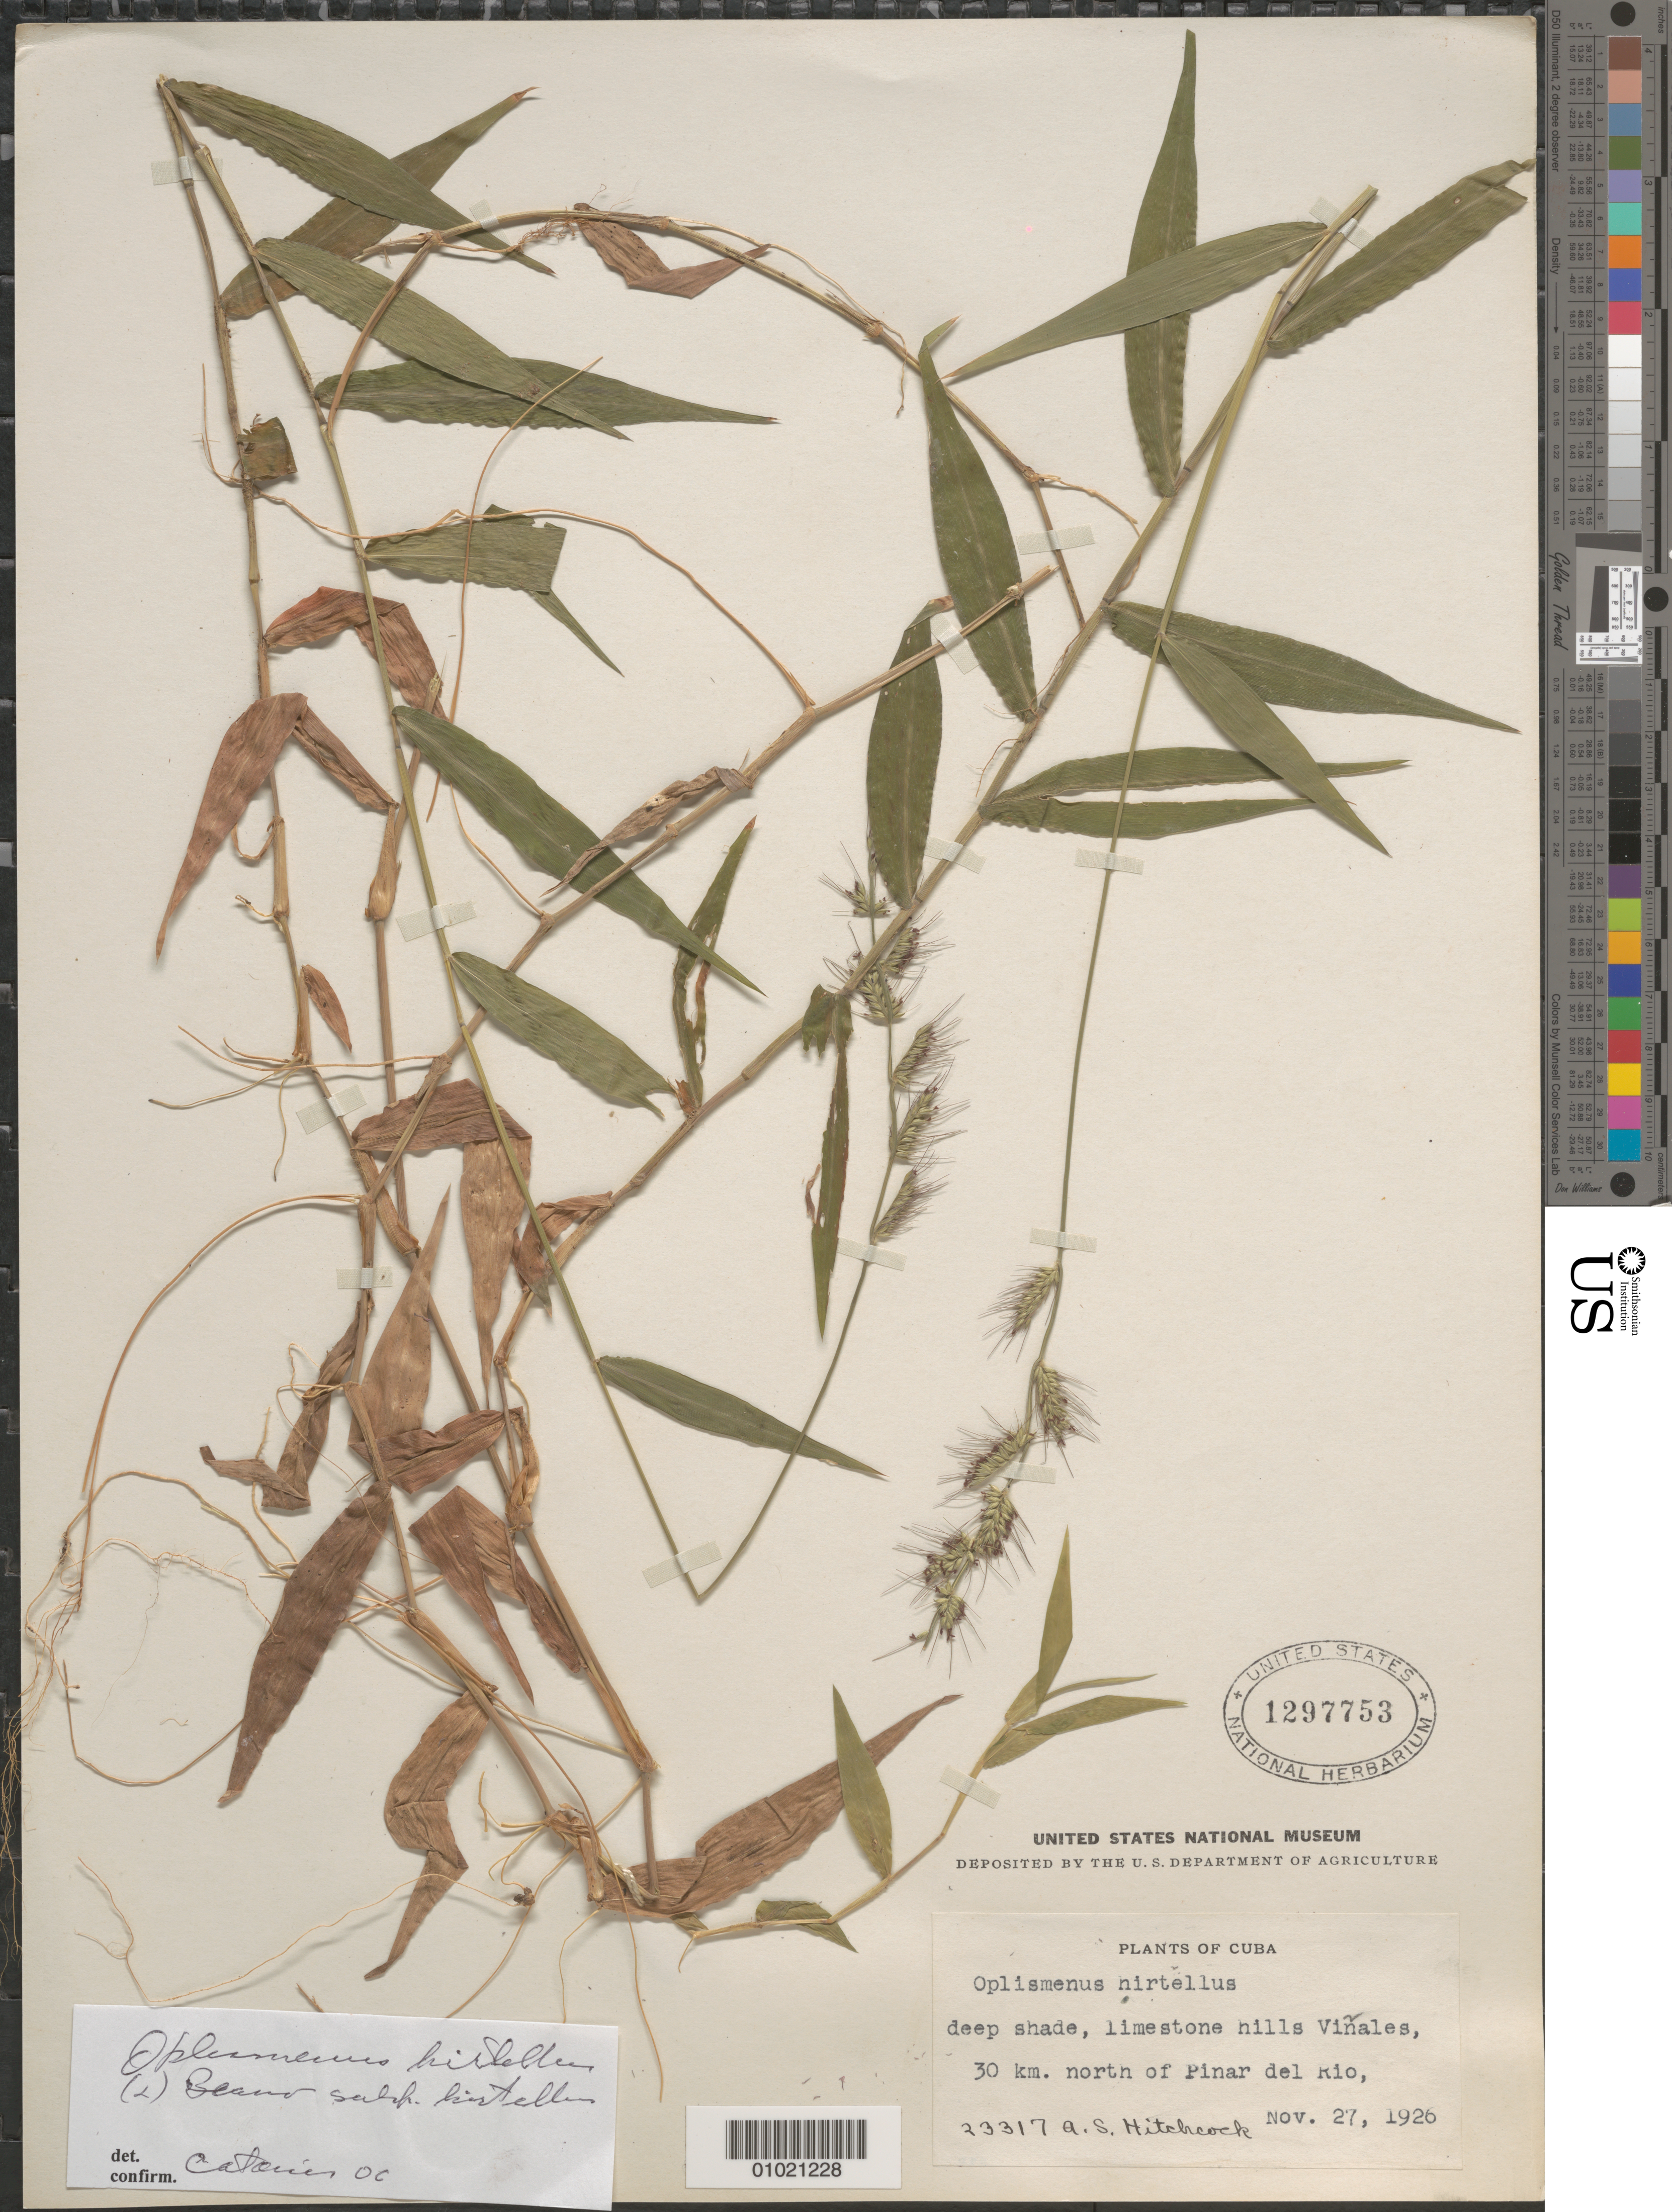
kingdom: Plantae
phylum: Tracheophyta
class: Liliopsida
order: Poales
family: Poaceae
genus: Oplismenus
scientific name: Oplismenus hirtellus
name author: (L.) P. Beauv.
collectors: A. S. Hitchcock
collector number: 23317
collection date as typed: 27 Nov 1926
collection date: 1926-11-27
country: Cuba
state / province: Pinar del Rio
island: Cuba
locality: Deep shade, limestone hills, Vinales 30 km north of Pinar del Rio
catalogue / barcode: US 1297753